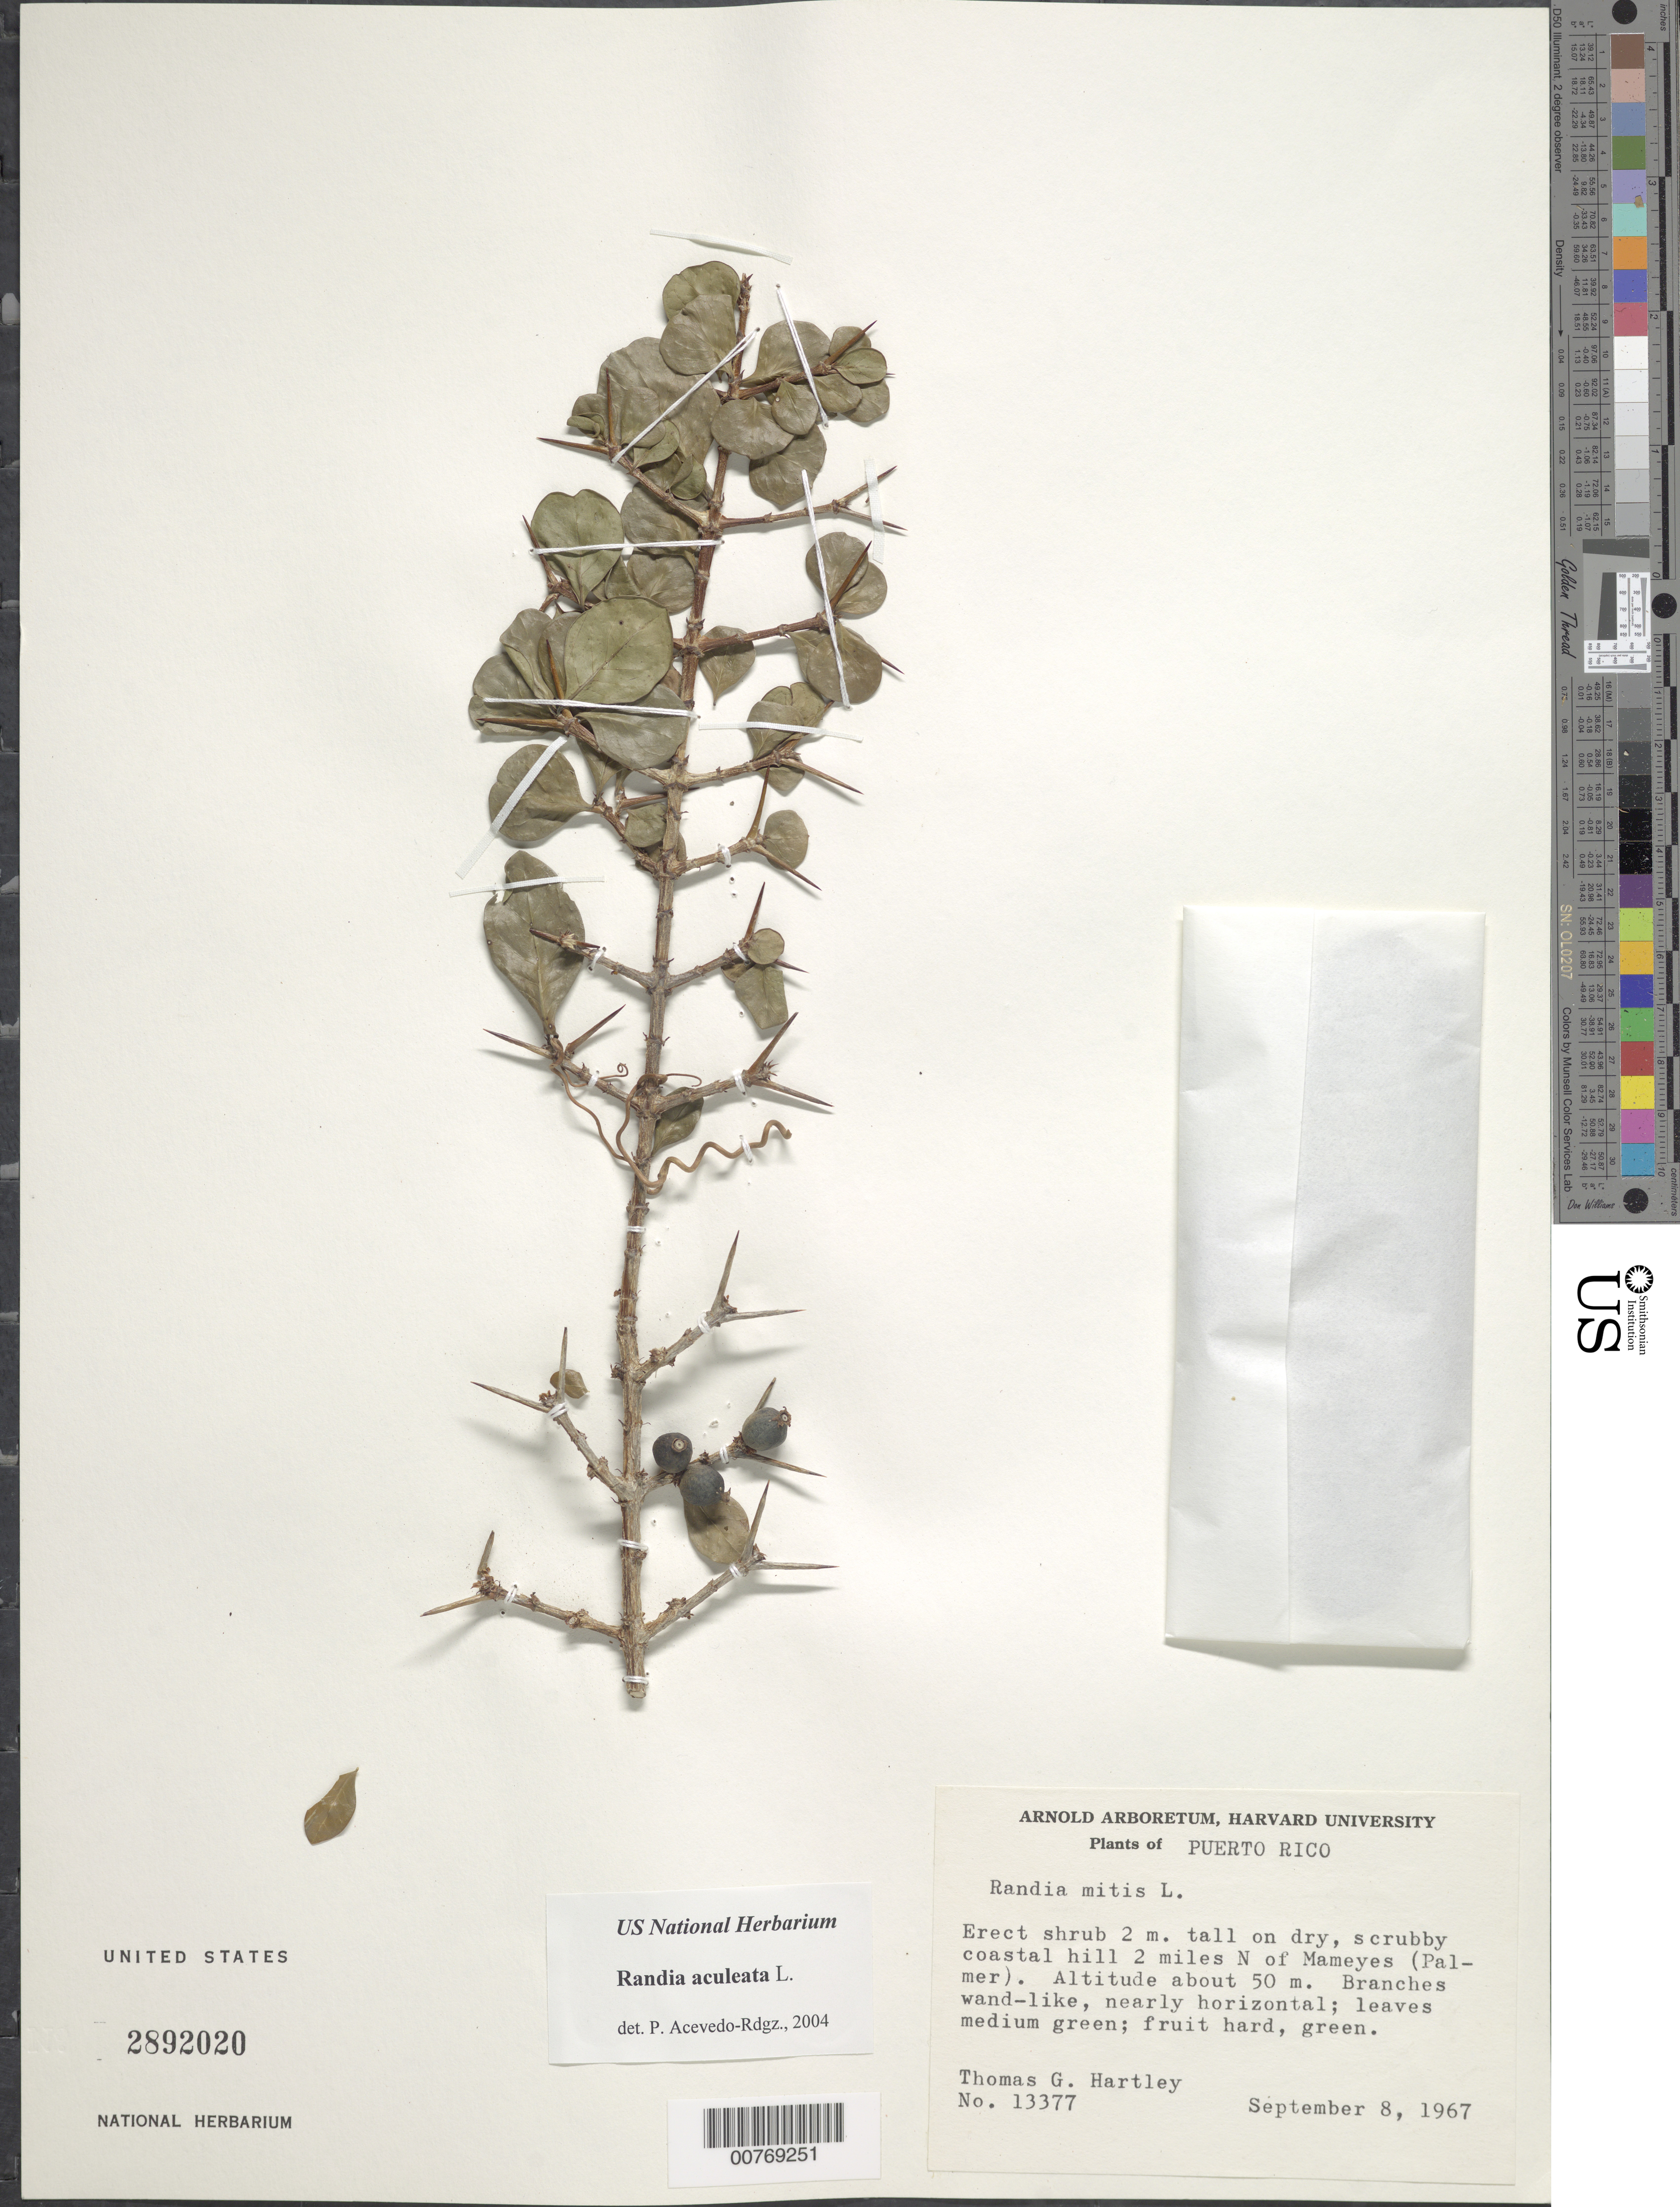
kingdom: Plantae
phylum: Tracheophyta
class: Magnoliopsida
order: Gentianales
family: Rubiaceae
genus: Randia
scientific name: Randia aculeata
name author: L.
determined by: Acevedo-Rodríguez, P., (BOT), Smithsonian Institution - National Museum of Natural History (UNITED STATES)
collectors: T. G. Hartley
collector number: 13377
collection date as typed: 08 Sep 1967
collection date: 1967-09-08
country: Puerto Rico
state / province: Río Grande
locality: Scrubby, coastal hill 2 mi N of Mameyes (Palmer)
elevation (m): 50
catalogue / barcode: US 2892020